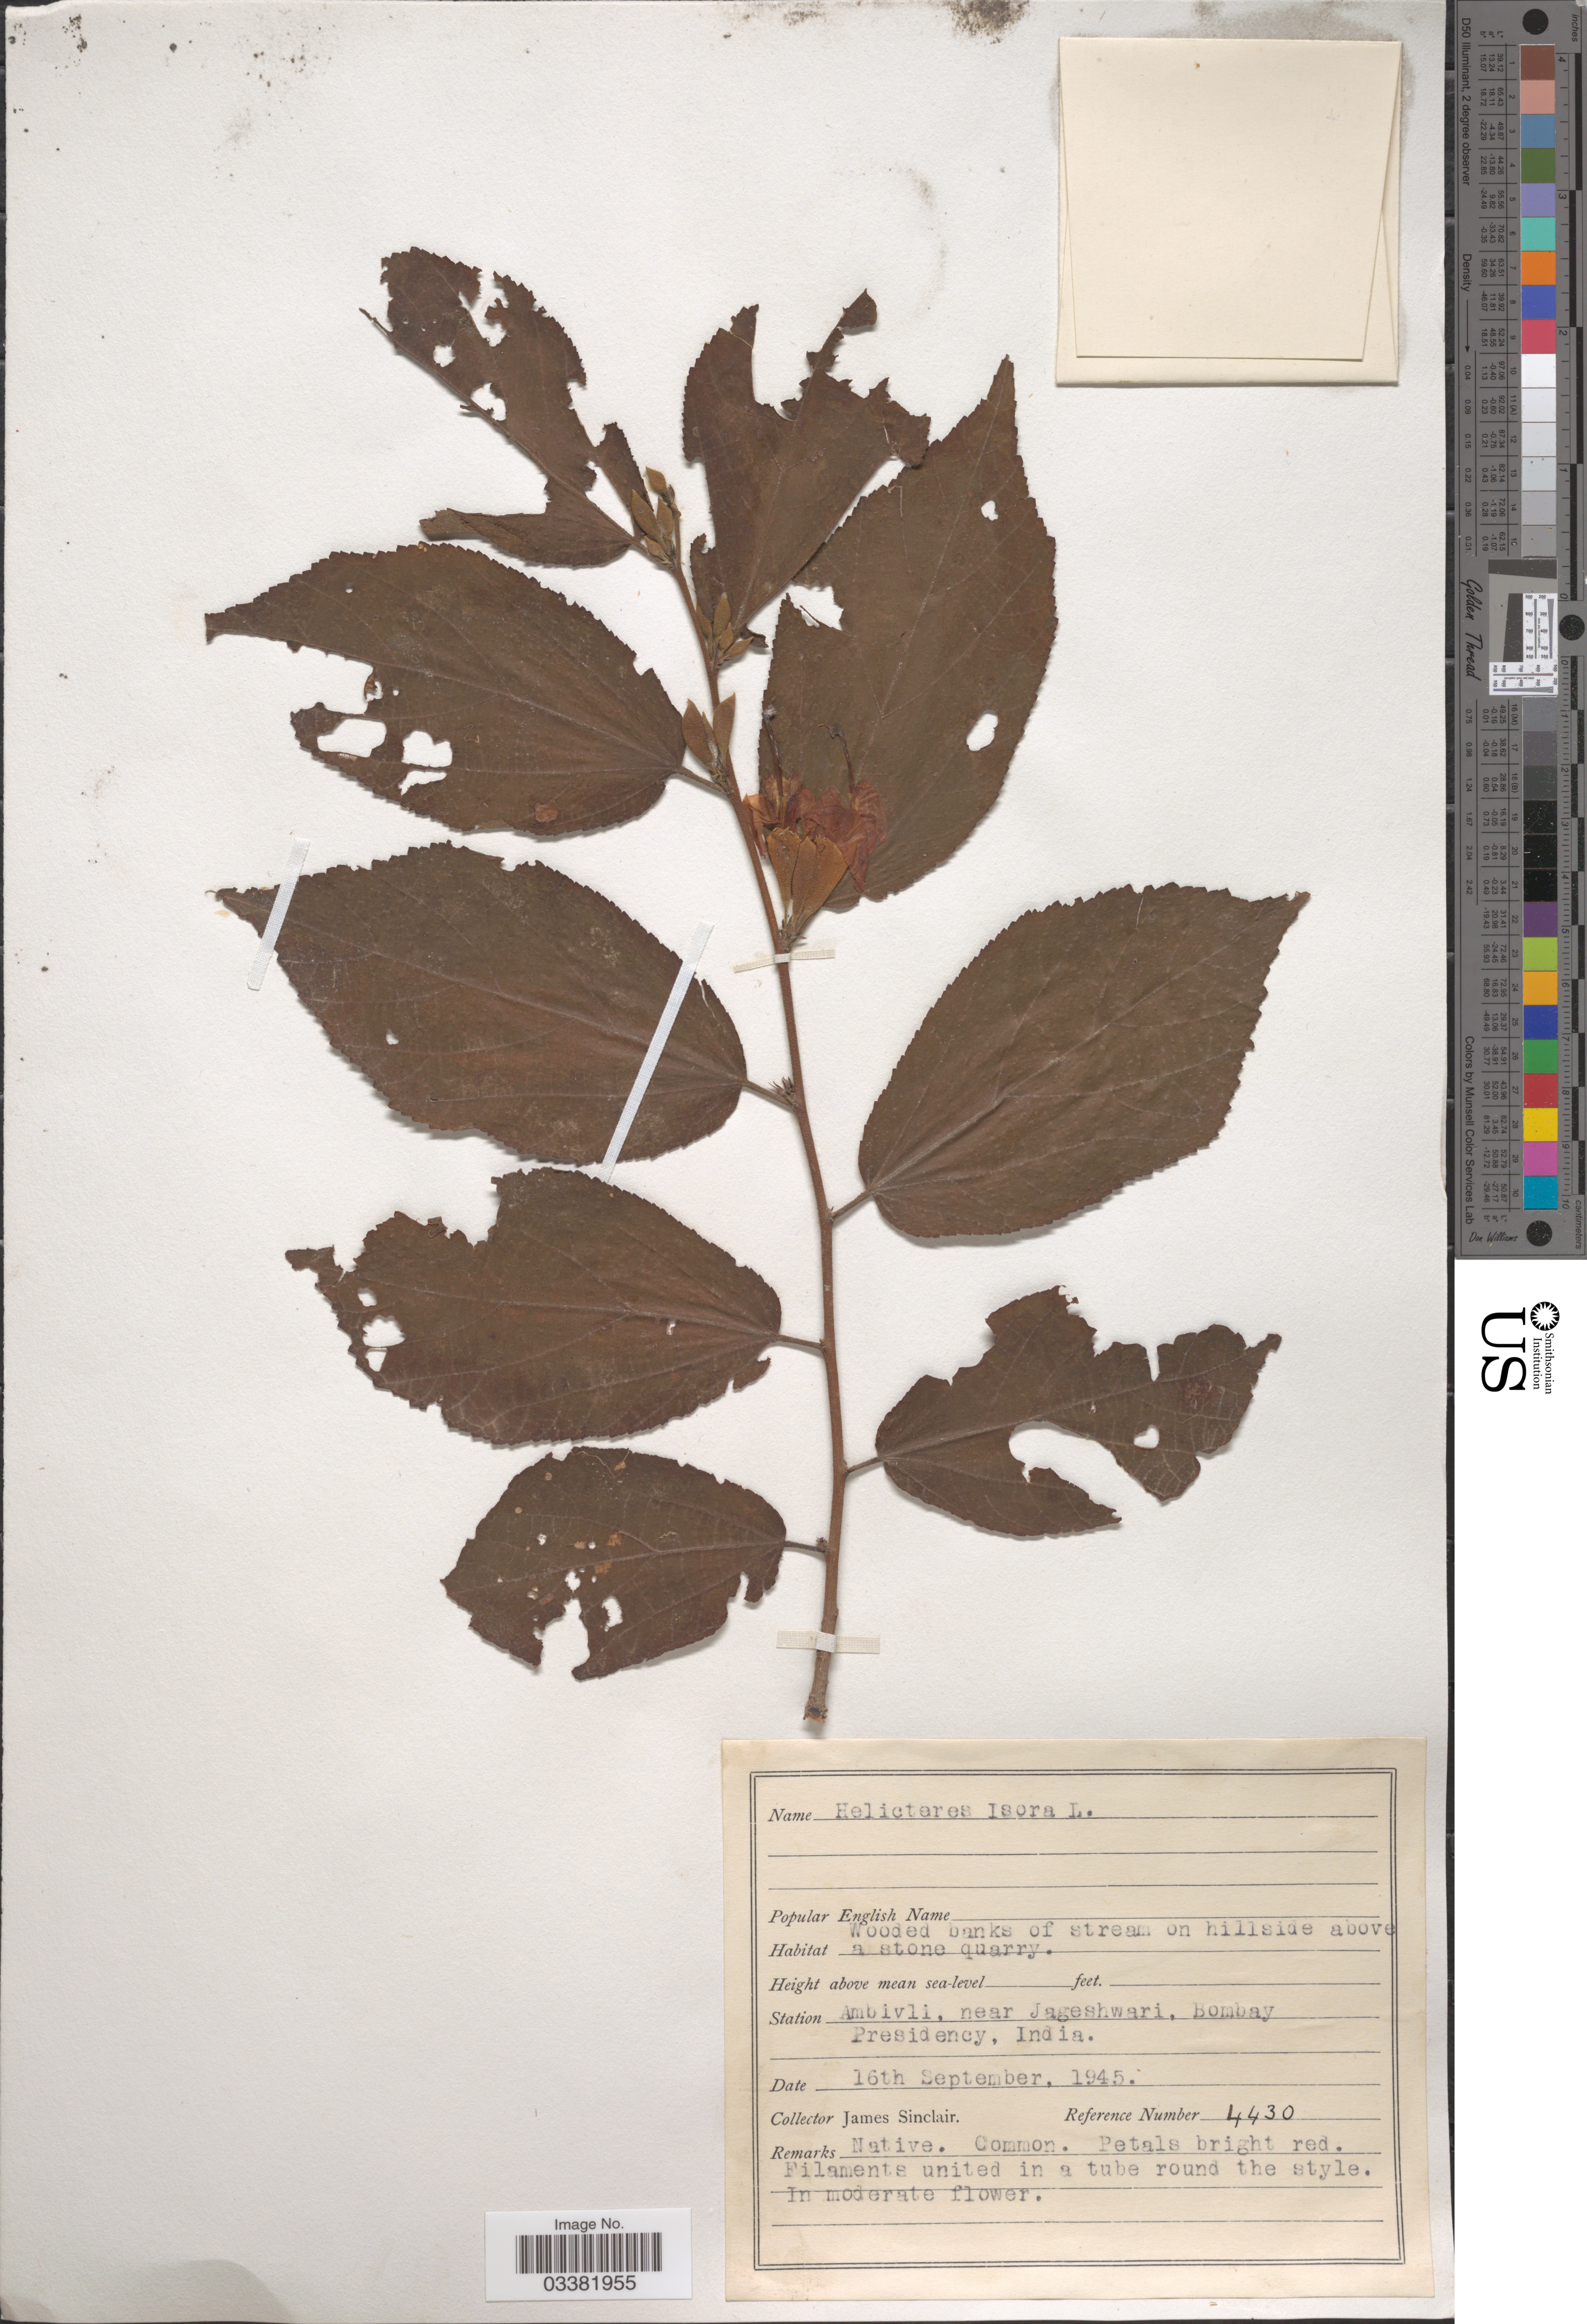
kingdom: Plantae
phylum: Tracheophyta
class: Magnoliopsida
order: Malvales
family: Malvaceae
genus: Helicteres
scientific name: Helicteres isora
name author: L.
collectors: J. Sinclair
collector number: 4430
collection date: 1945-09-16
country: India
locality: Station. Ambivli, near Jageshwari, Bombay Presidency.